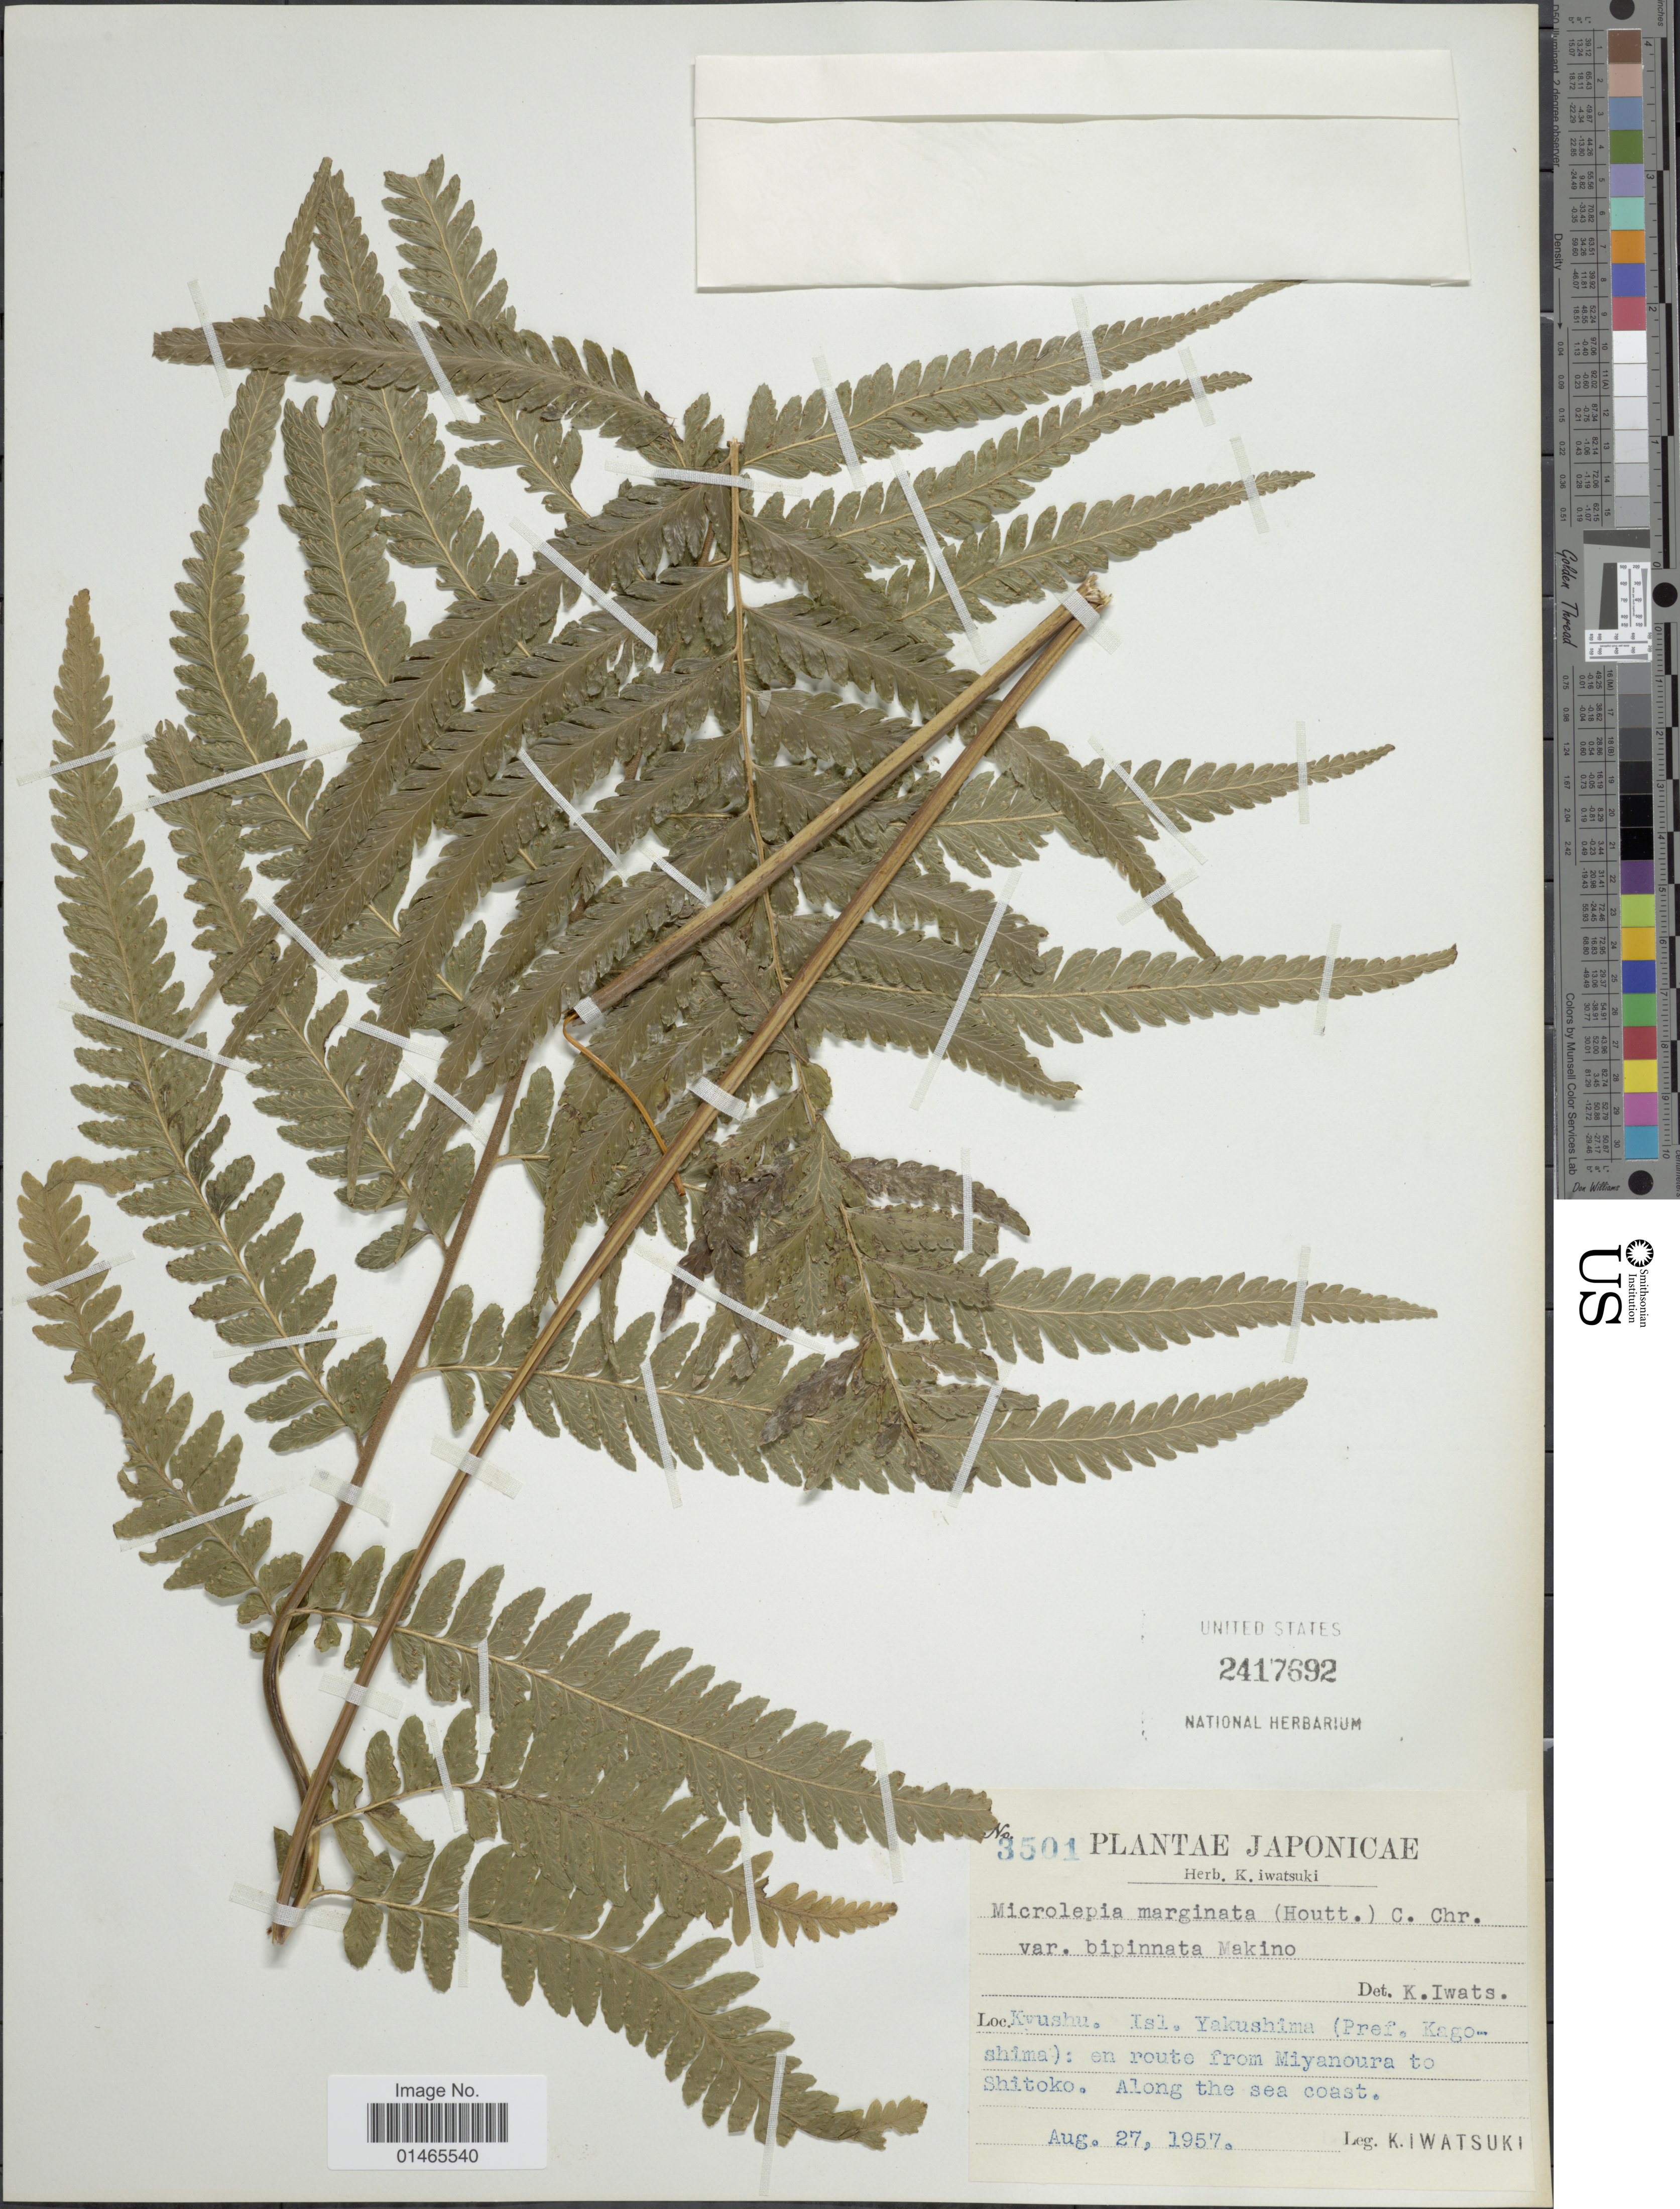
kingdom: Plantae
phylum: Tracheophyta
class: Polypodiopsida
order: Polypodiales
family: Dennstaedtiaceae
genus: Microlepia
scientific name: Microlepia marginata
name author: (Houtt.) C. Chr.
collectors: K. Iwatsuki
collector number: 3501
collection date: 1957-08-27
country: Japan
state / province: Kagosima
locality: Kyushu, Isl. Yakushima: en route from Miyanoura to Shitoko, Along the sea coast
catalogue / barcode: US 2417692